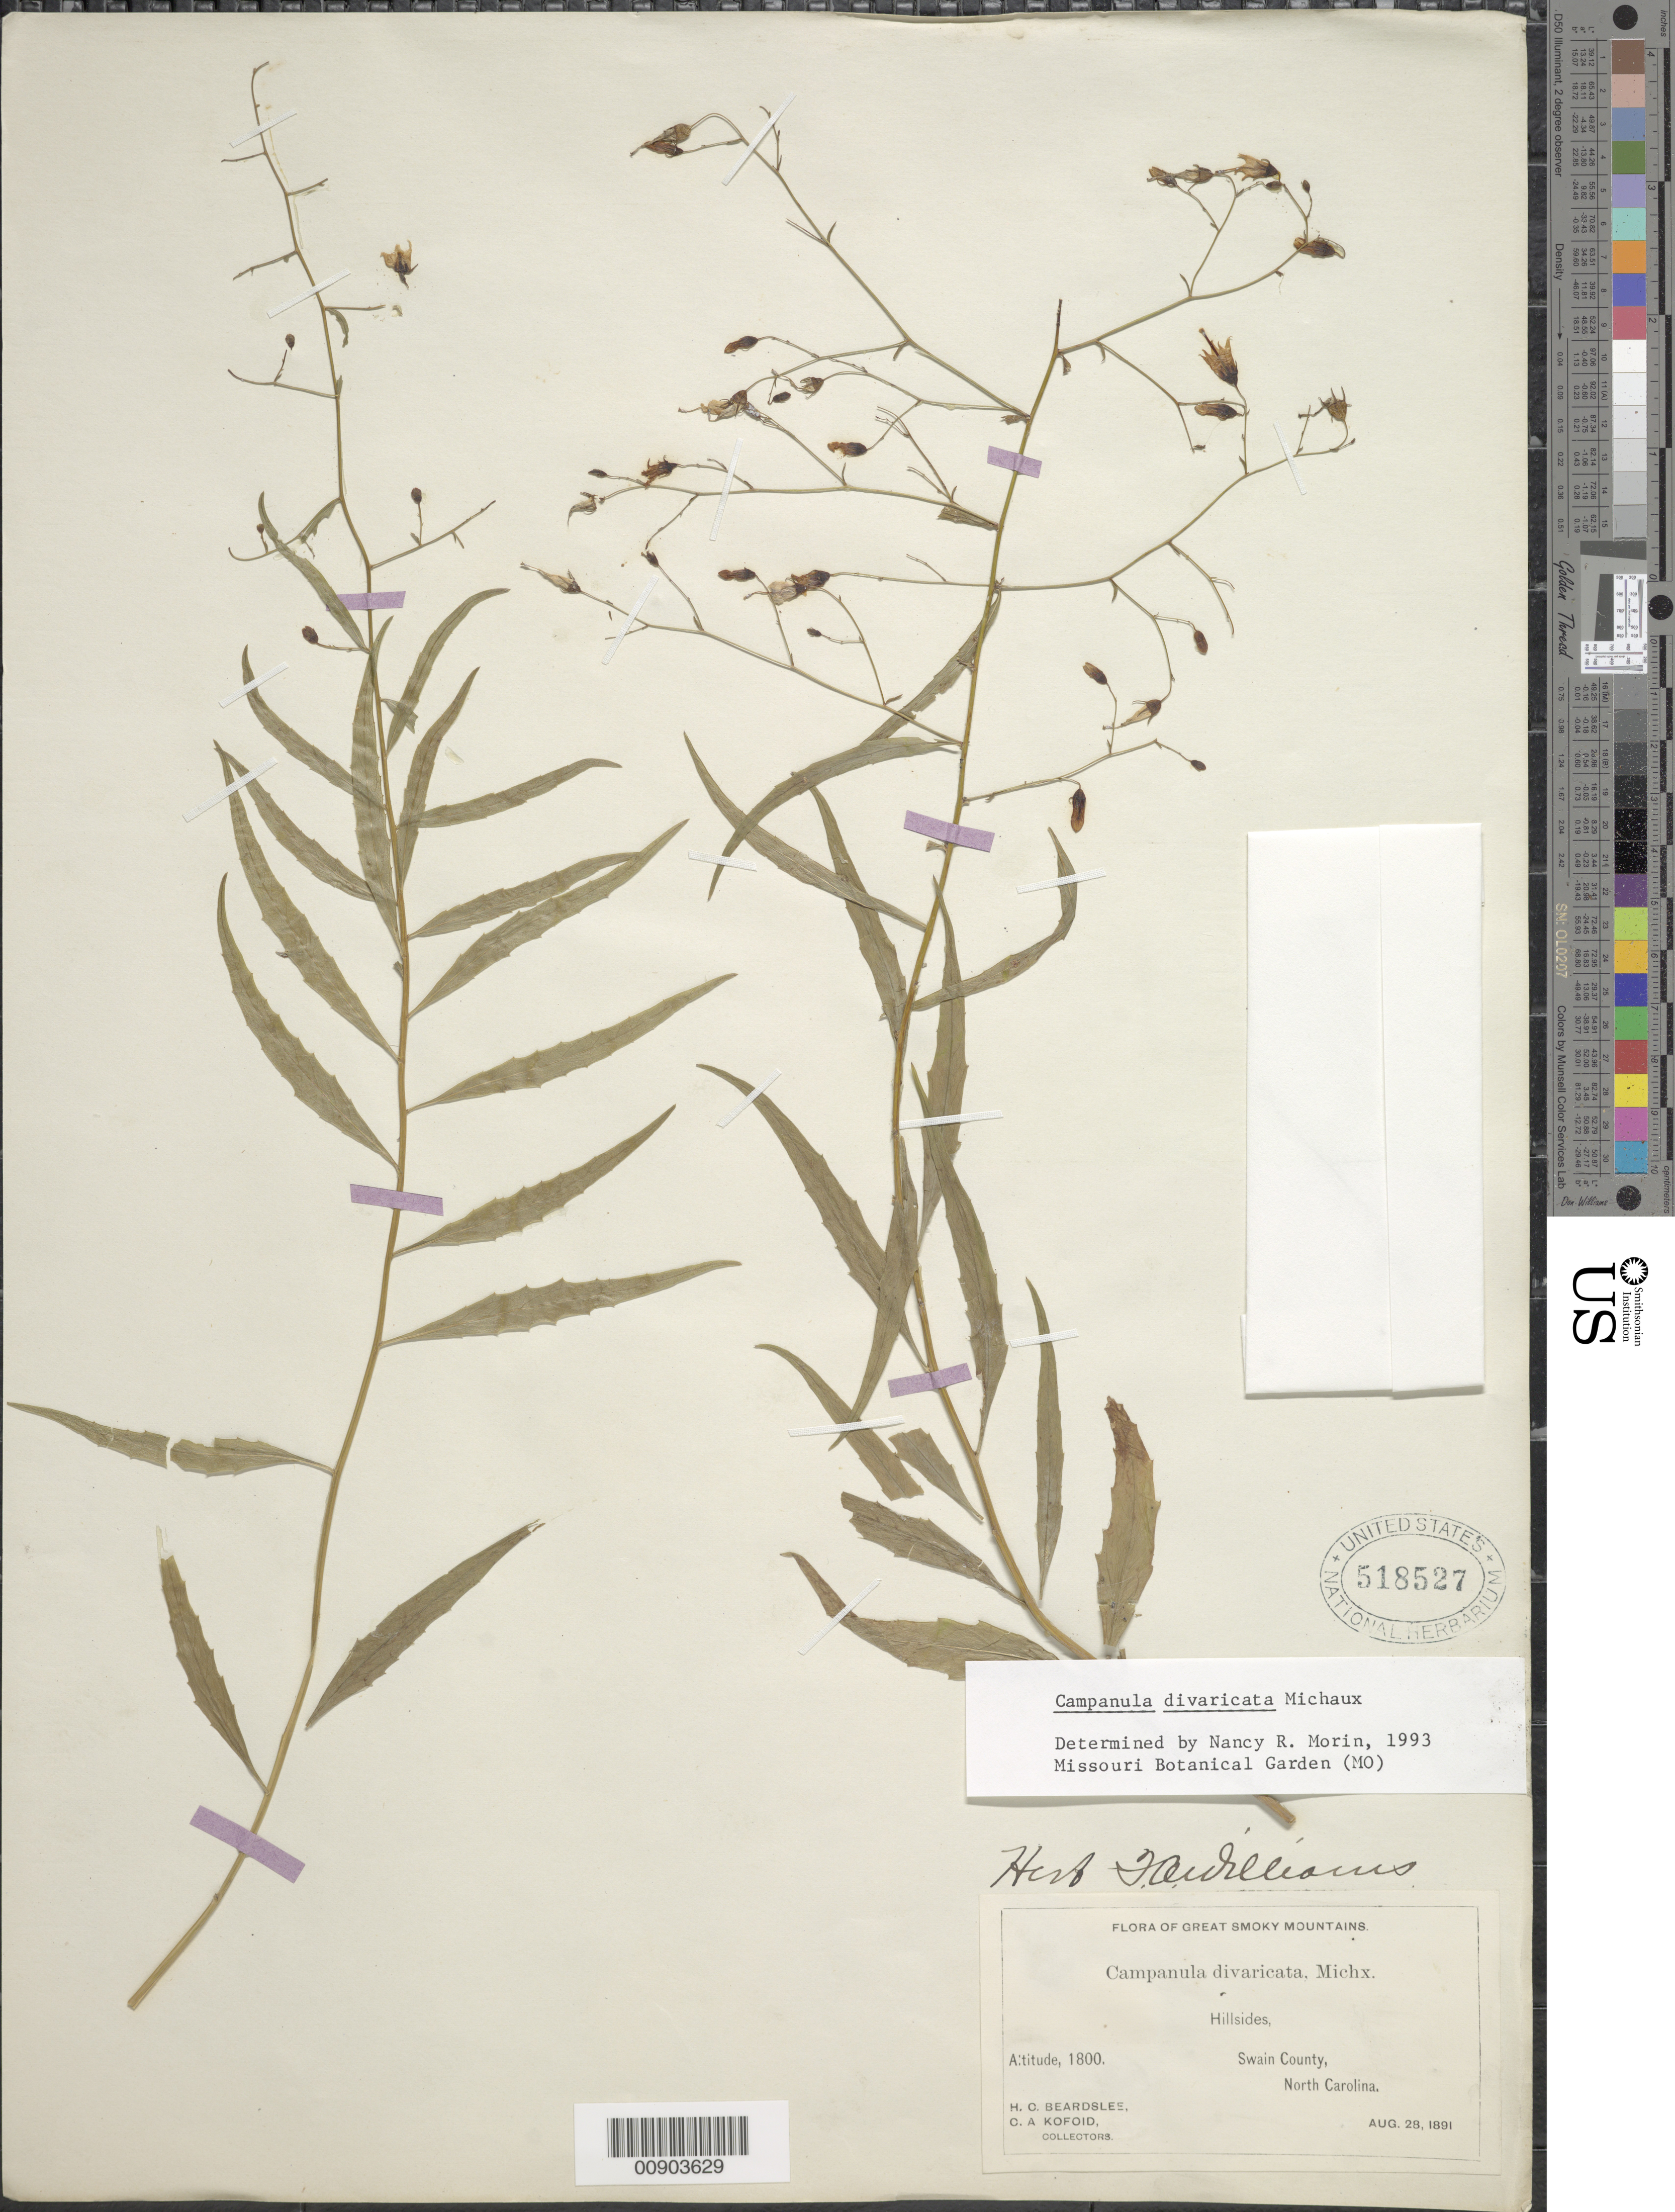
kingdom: Plantae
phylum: Tracheophyta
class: Magnoliopsida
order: Asterales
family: Campanulaceae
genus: Campanula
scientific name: Campanula divaricata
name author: Michx.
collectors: H. Beardslee & C. Kofoid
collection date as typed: Aug. 28, 1891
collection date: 1891-08-28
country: United States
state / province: North Carolina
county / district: Swain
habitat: Hillsides.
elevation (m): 549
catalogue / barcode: US 518527